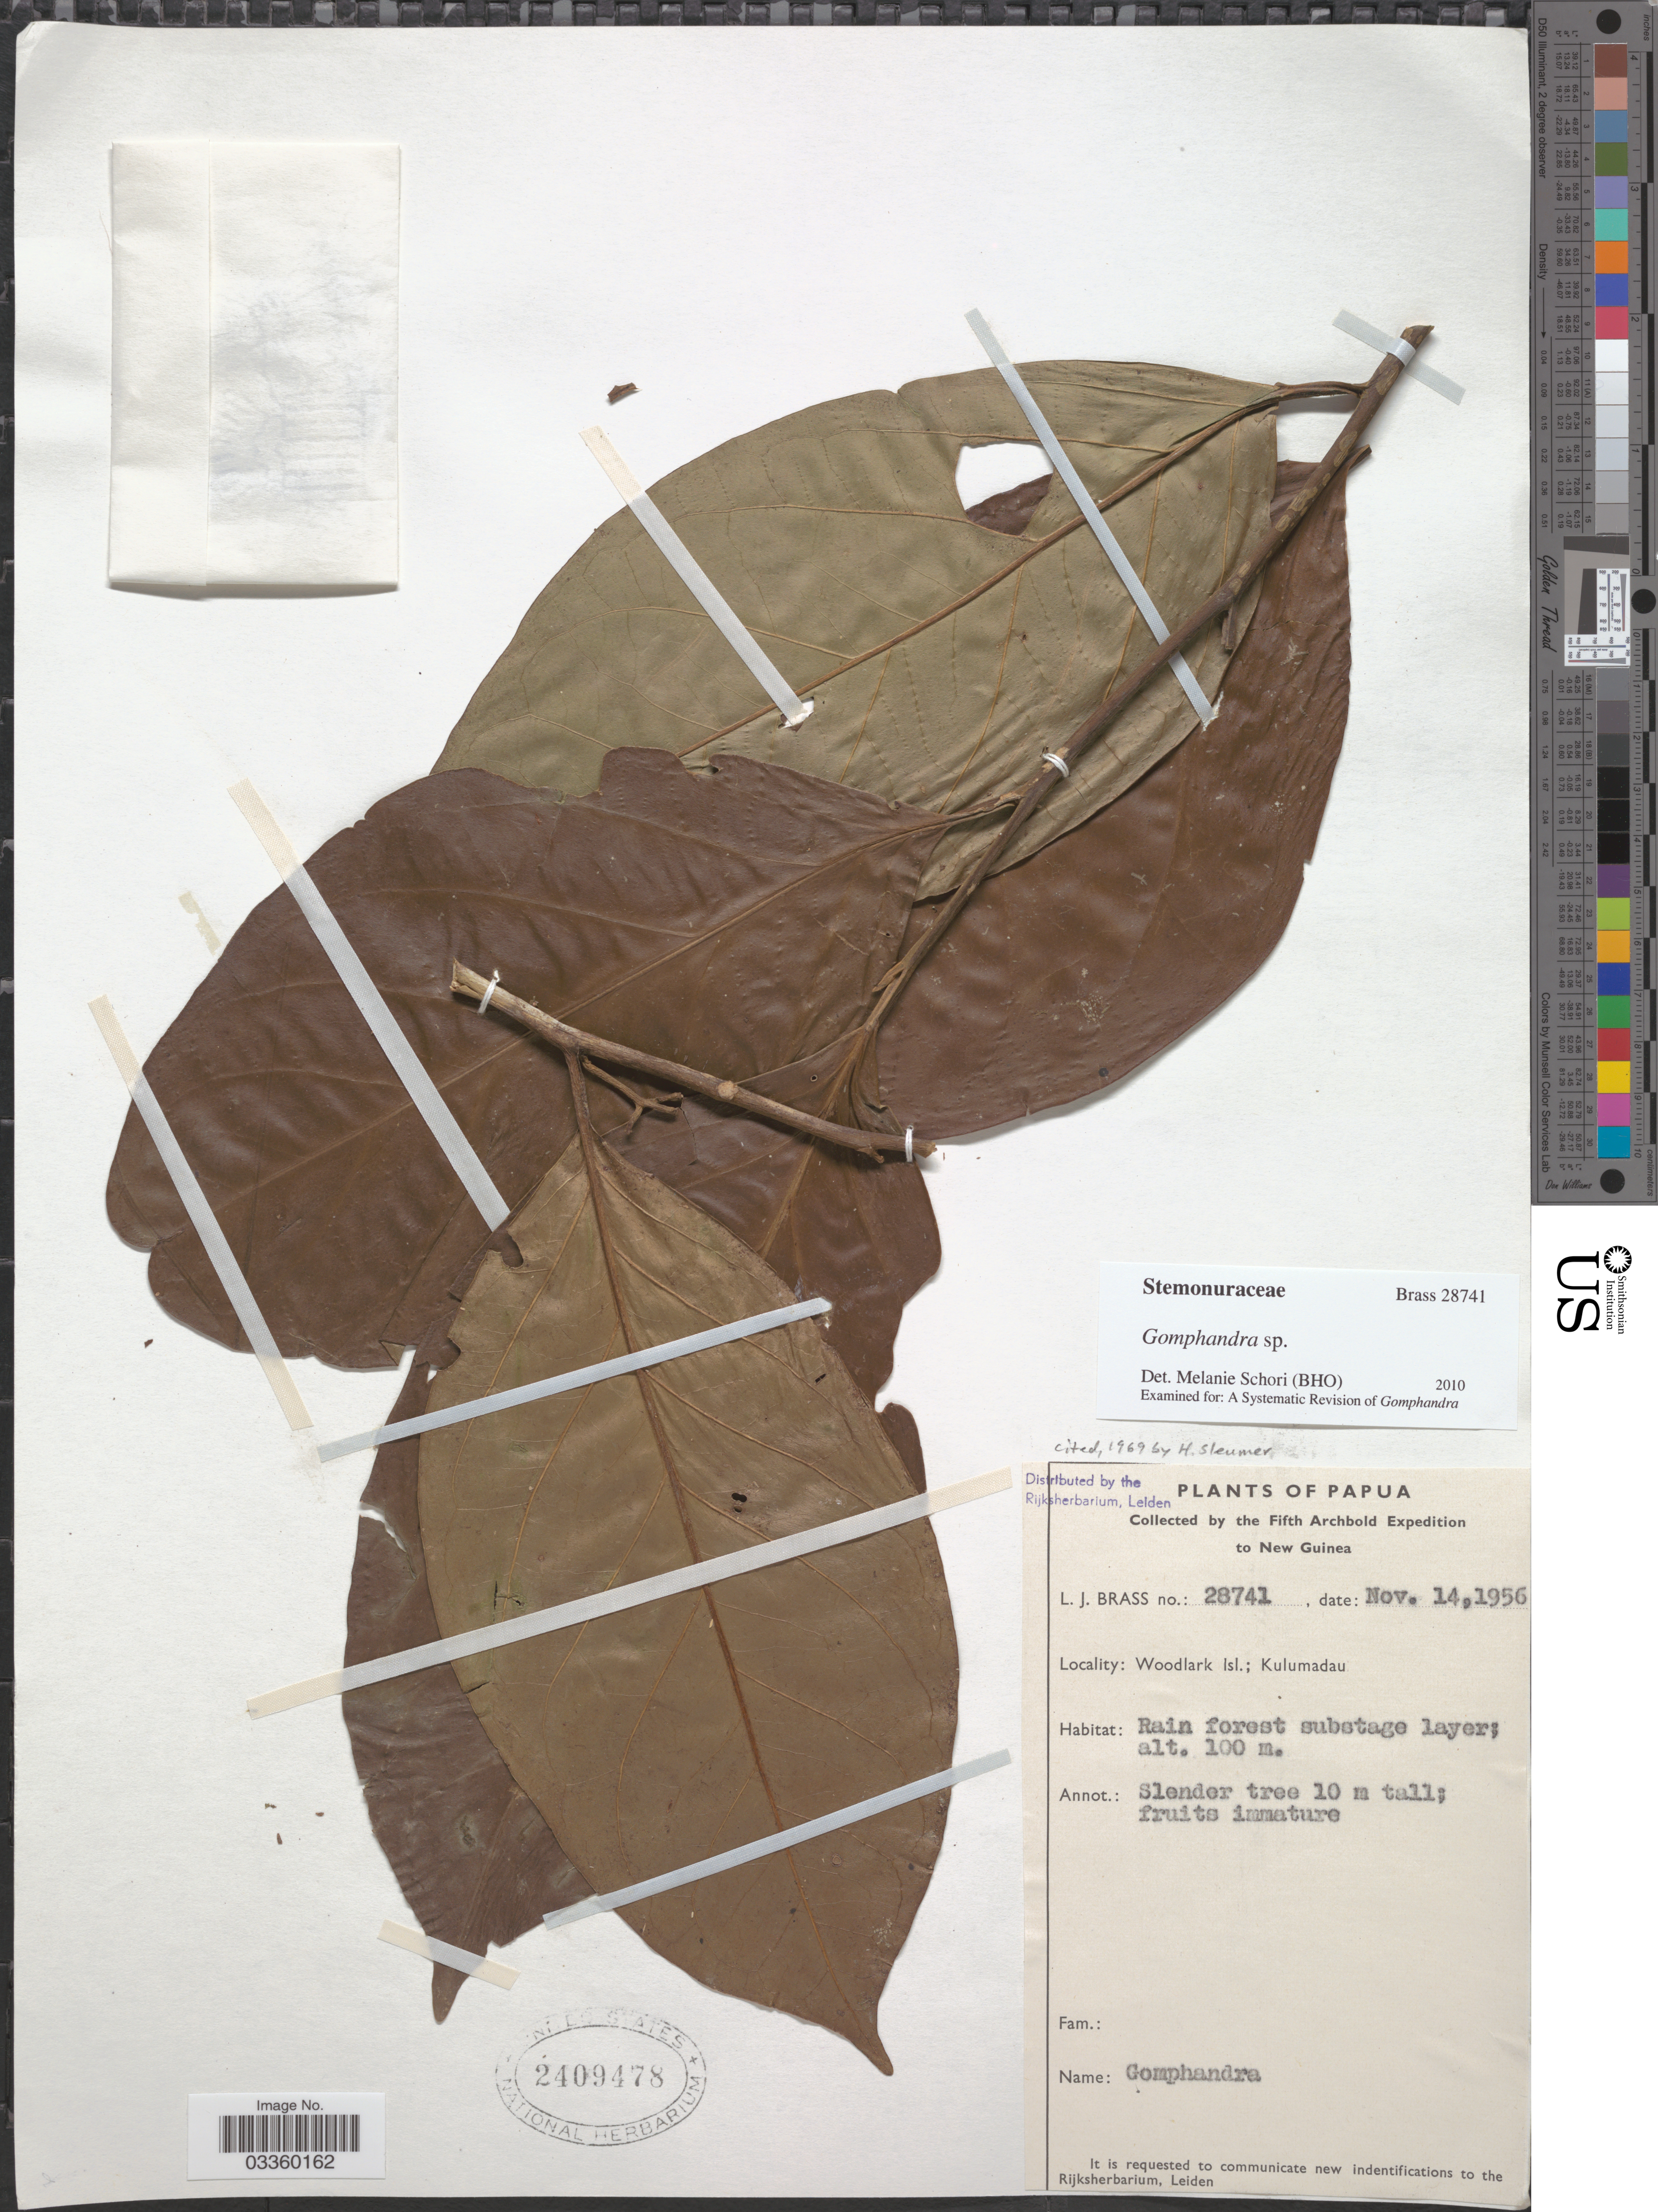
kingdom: Plantae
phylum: Tracheophyta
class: Magnoliopsida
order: Cardiopteridales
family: Stemonuraceae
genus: Gomphandra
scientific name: Gomphandra sp.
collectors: L. J. Brass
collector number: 28741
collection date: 1956-11-14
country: Papua New Guinea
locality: Papua. New Guinea. Woodlark Isl.; Kulumadau.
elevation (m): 100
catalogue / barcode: US 2409478